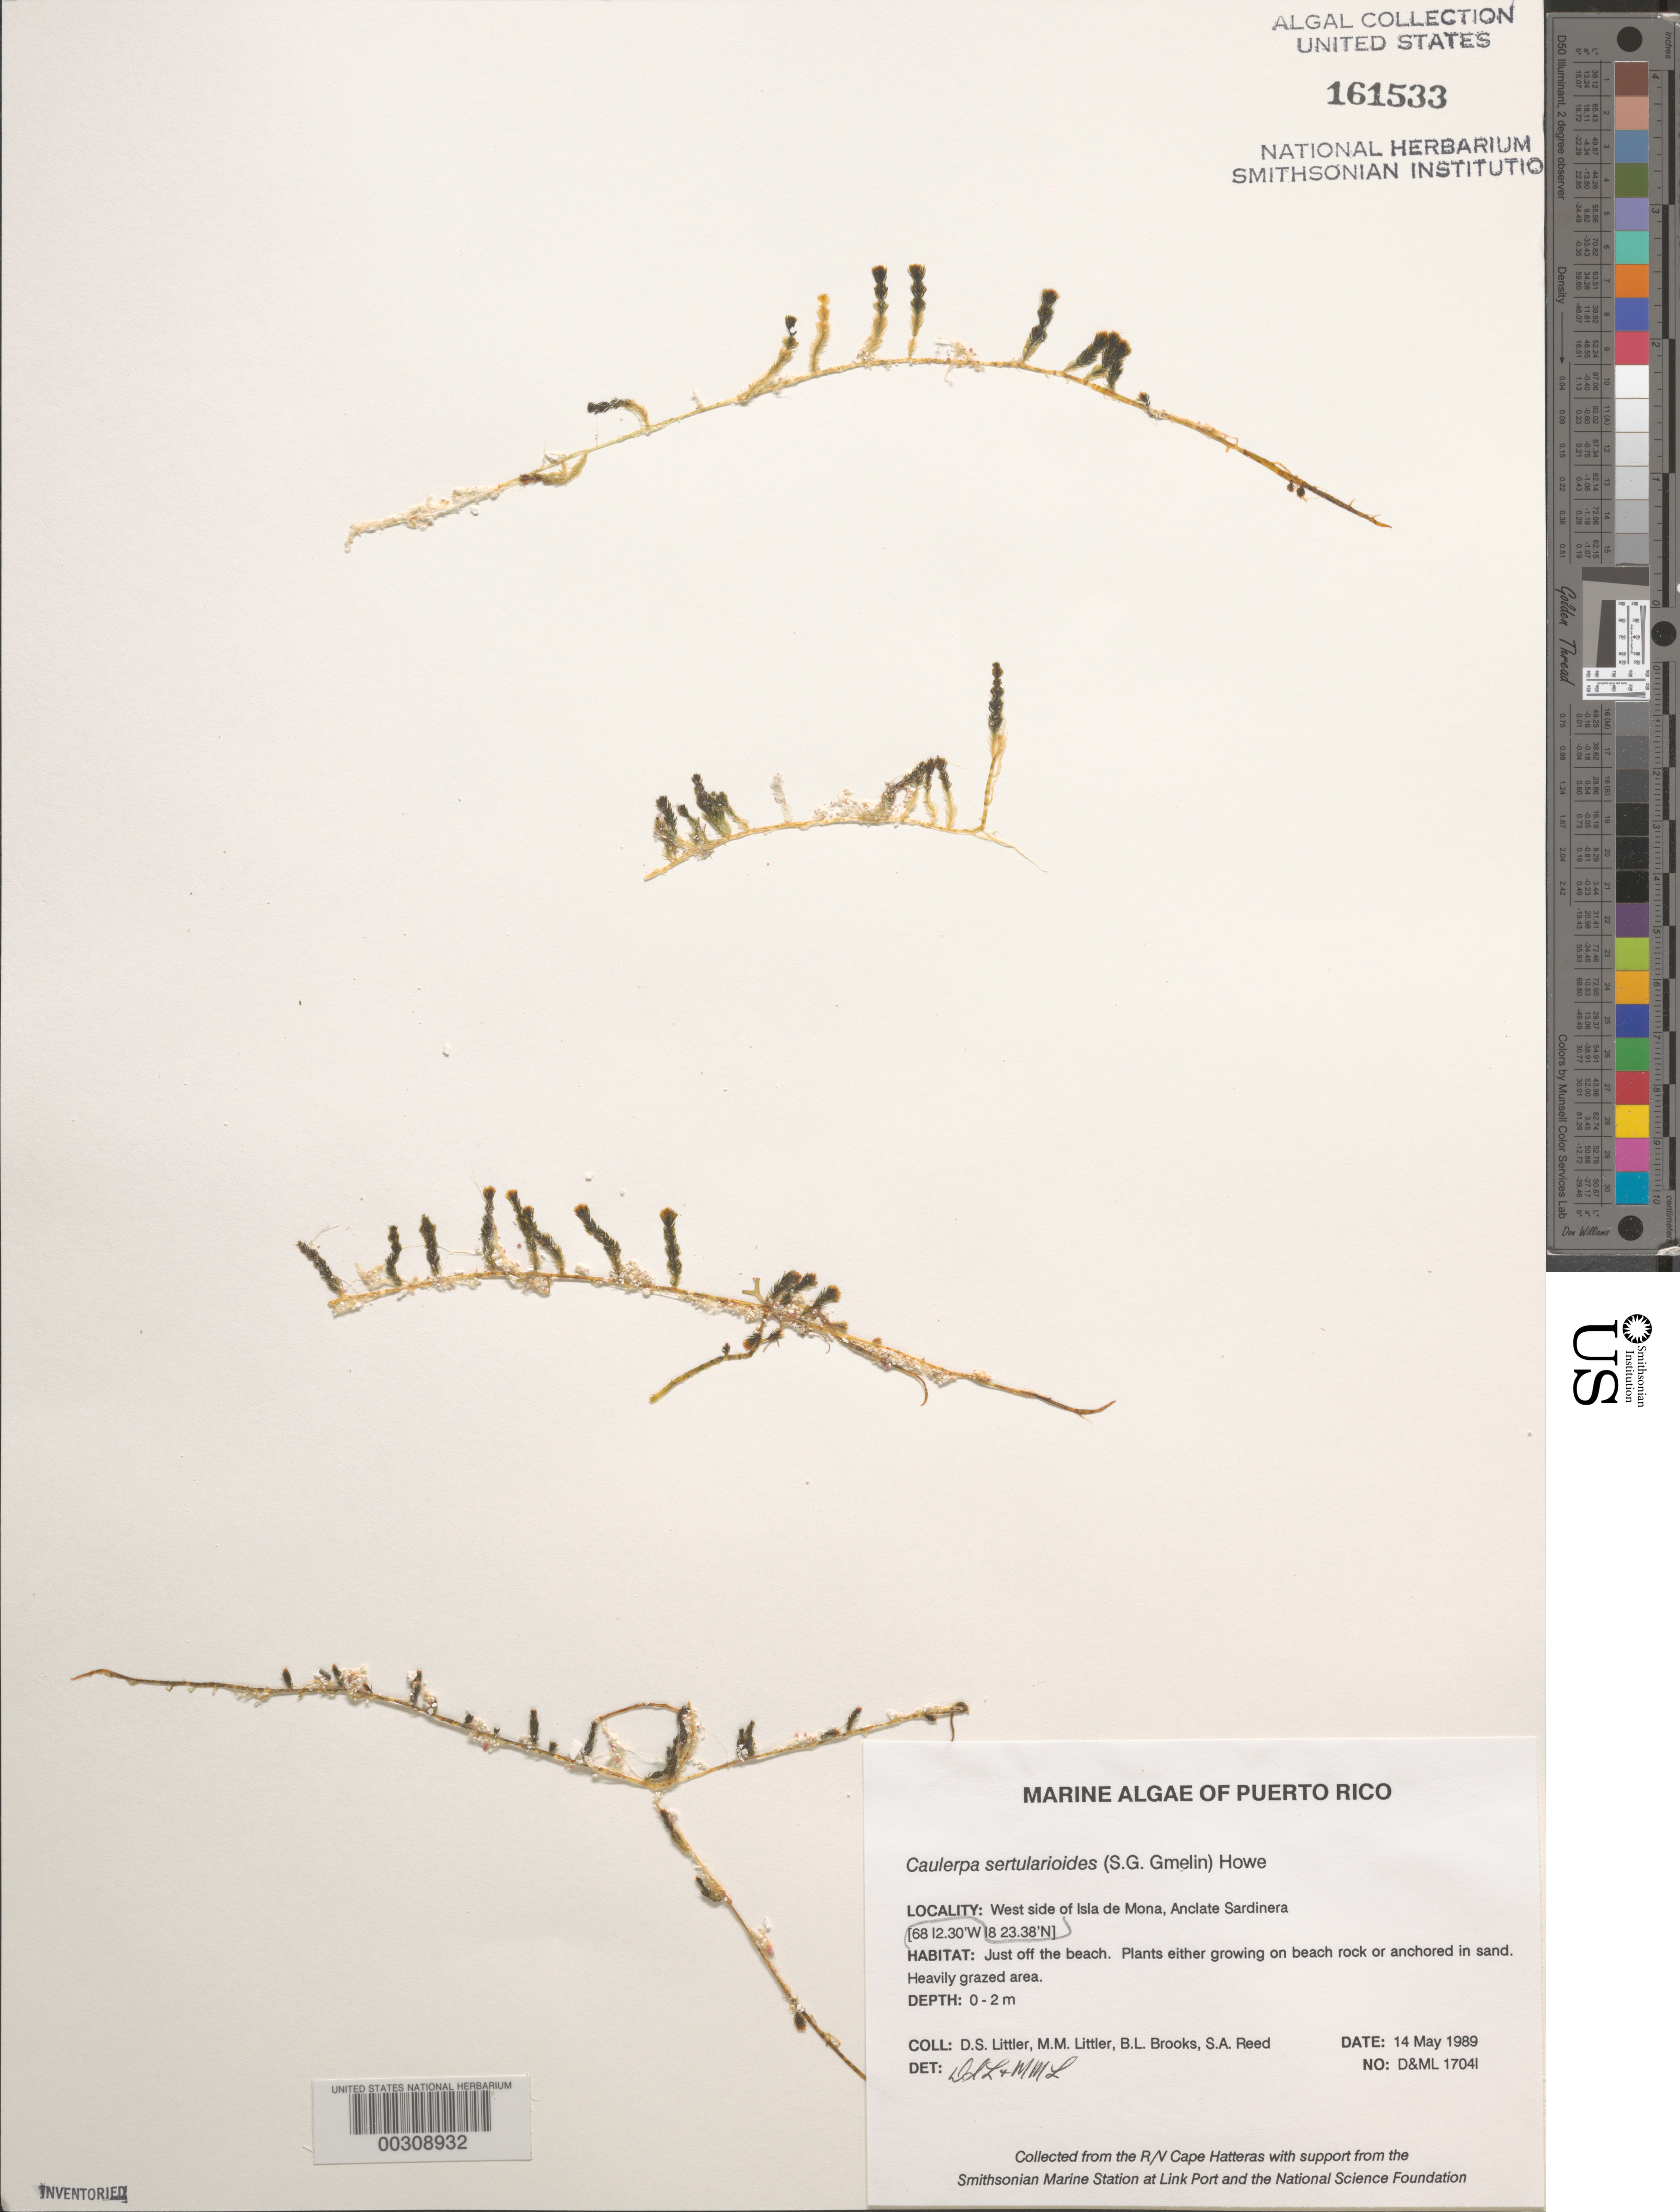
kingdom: Plantae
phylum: Chlorophyta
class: Ulvophyceae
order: Bryopsidales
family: Caulerpaceae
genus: Caulerpa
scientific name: Caulerpa sertularioides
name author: (S.G. Gmel.) M. Howe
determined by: Littler, D. S.; Littler, M. M.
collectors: D. S. Littler, M. M. Littler, B. Brooks & S. Reed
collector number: D&ML 17041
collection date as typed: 14 May 1989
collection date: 1989-05-14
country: Puerto Rico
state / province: Mayaguez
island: Isla de Mona (Isla Mona)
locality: Anclate Sardinera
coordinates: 18 23.38'N, 68 12.30'W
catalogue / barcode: US 161533